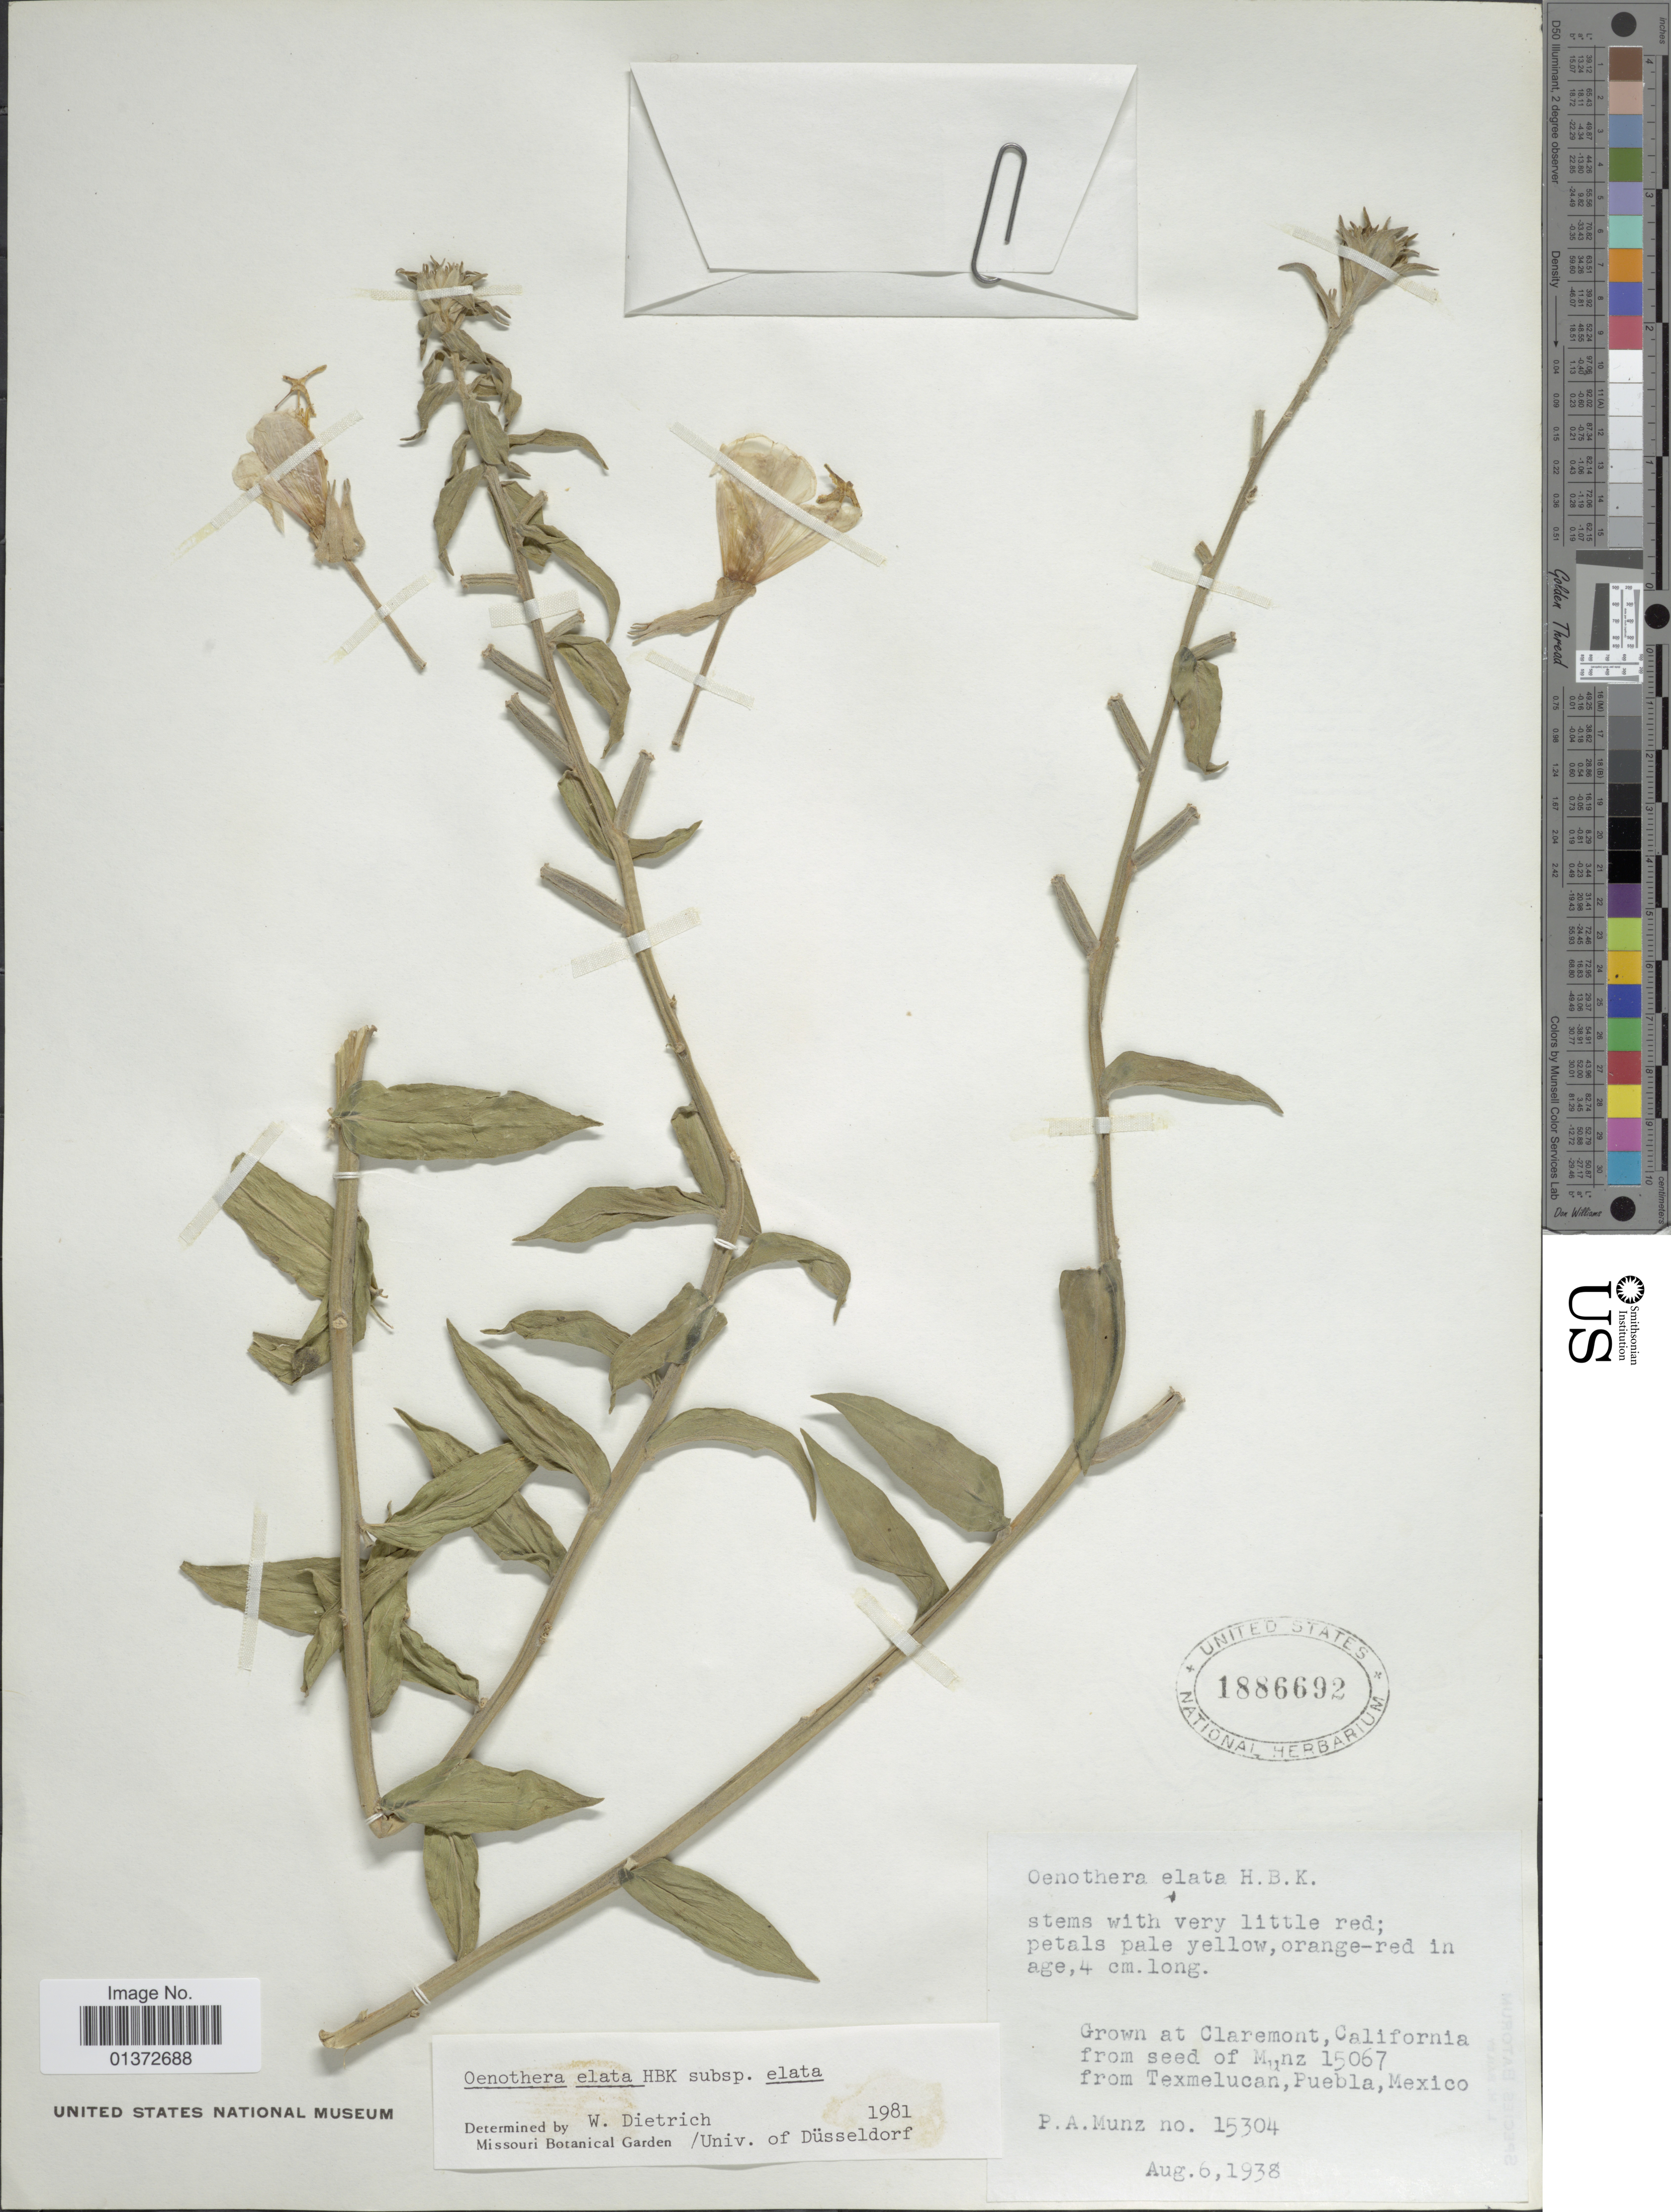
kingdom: Plantae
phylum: Tracheophyta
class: Magnoliopsida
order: Myrtales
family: Onagraceae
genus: Oenothera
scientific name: Oenothera elata subsp. elata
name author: Kunth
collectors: P. A. Munz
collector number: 15304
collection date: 1938-08-06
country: United States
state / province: California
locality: Claremont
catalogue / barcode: US 1886692